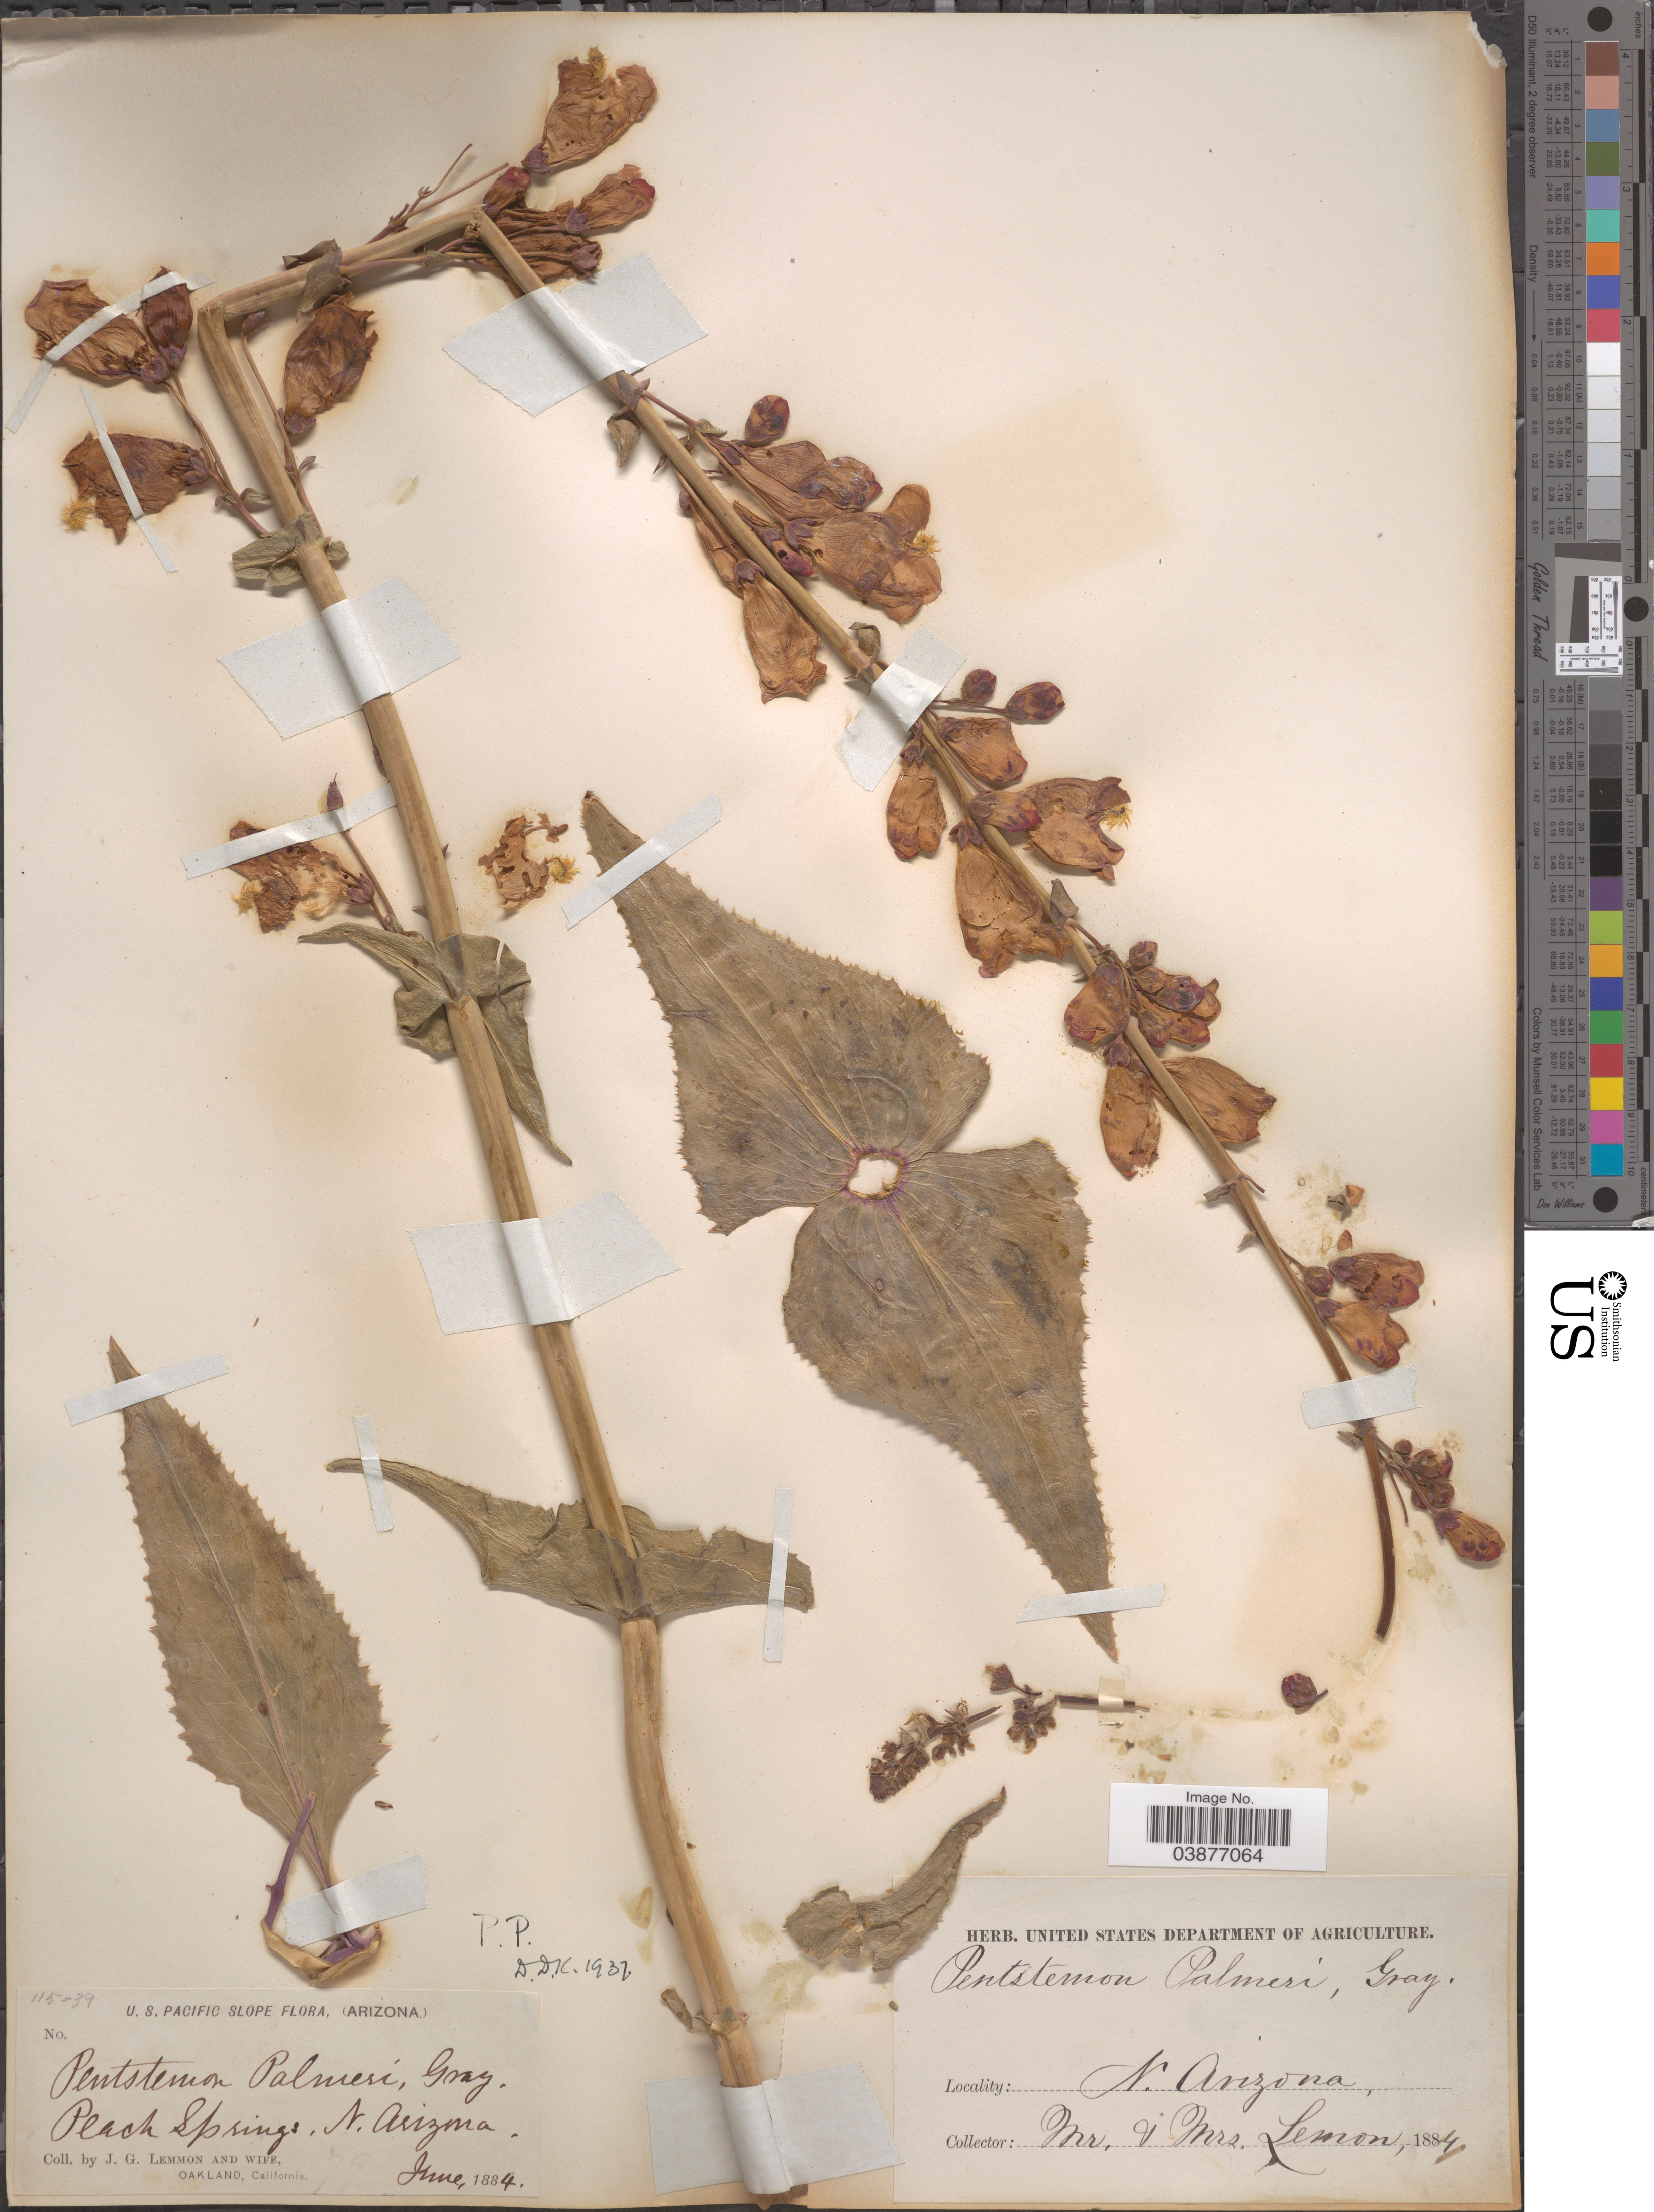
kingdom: Plantae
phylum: Tracheophyta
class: Magnoliopsida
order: Lamiales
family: Plantaginaceae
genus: Penstemon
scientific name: Penstemon palmeri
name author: A. Gray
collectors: J. Lemmon & Mrs. J. G. Lemmon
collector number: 115-39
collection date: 1884-06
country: United States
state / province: Arizona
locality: U.S. Pacific Slope. Peach Springs, N. Arizona.